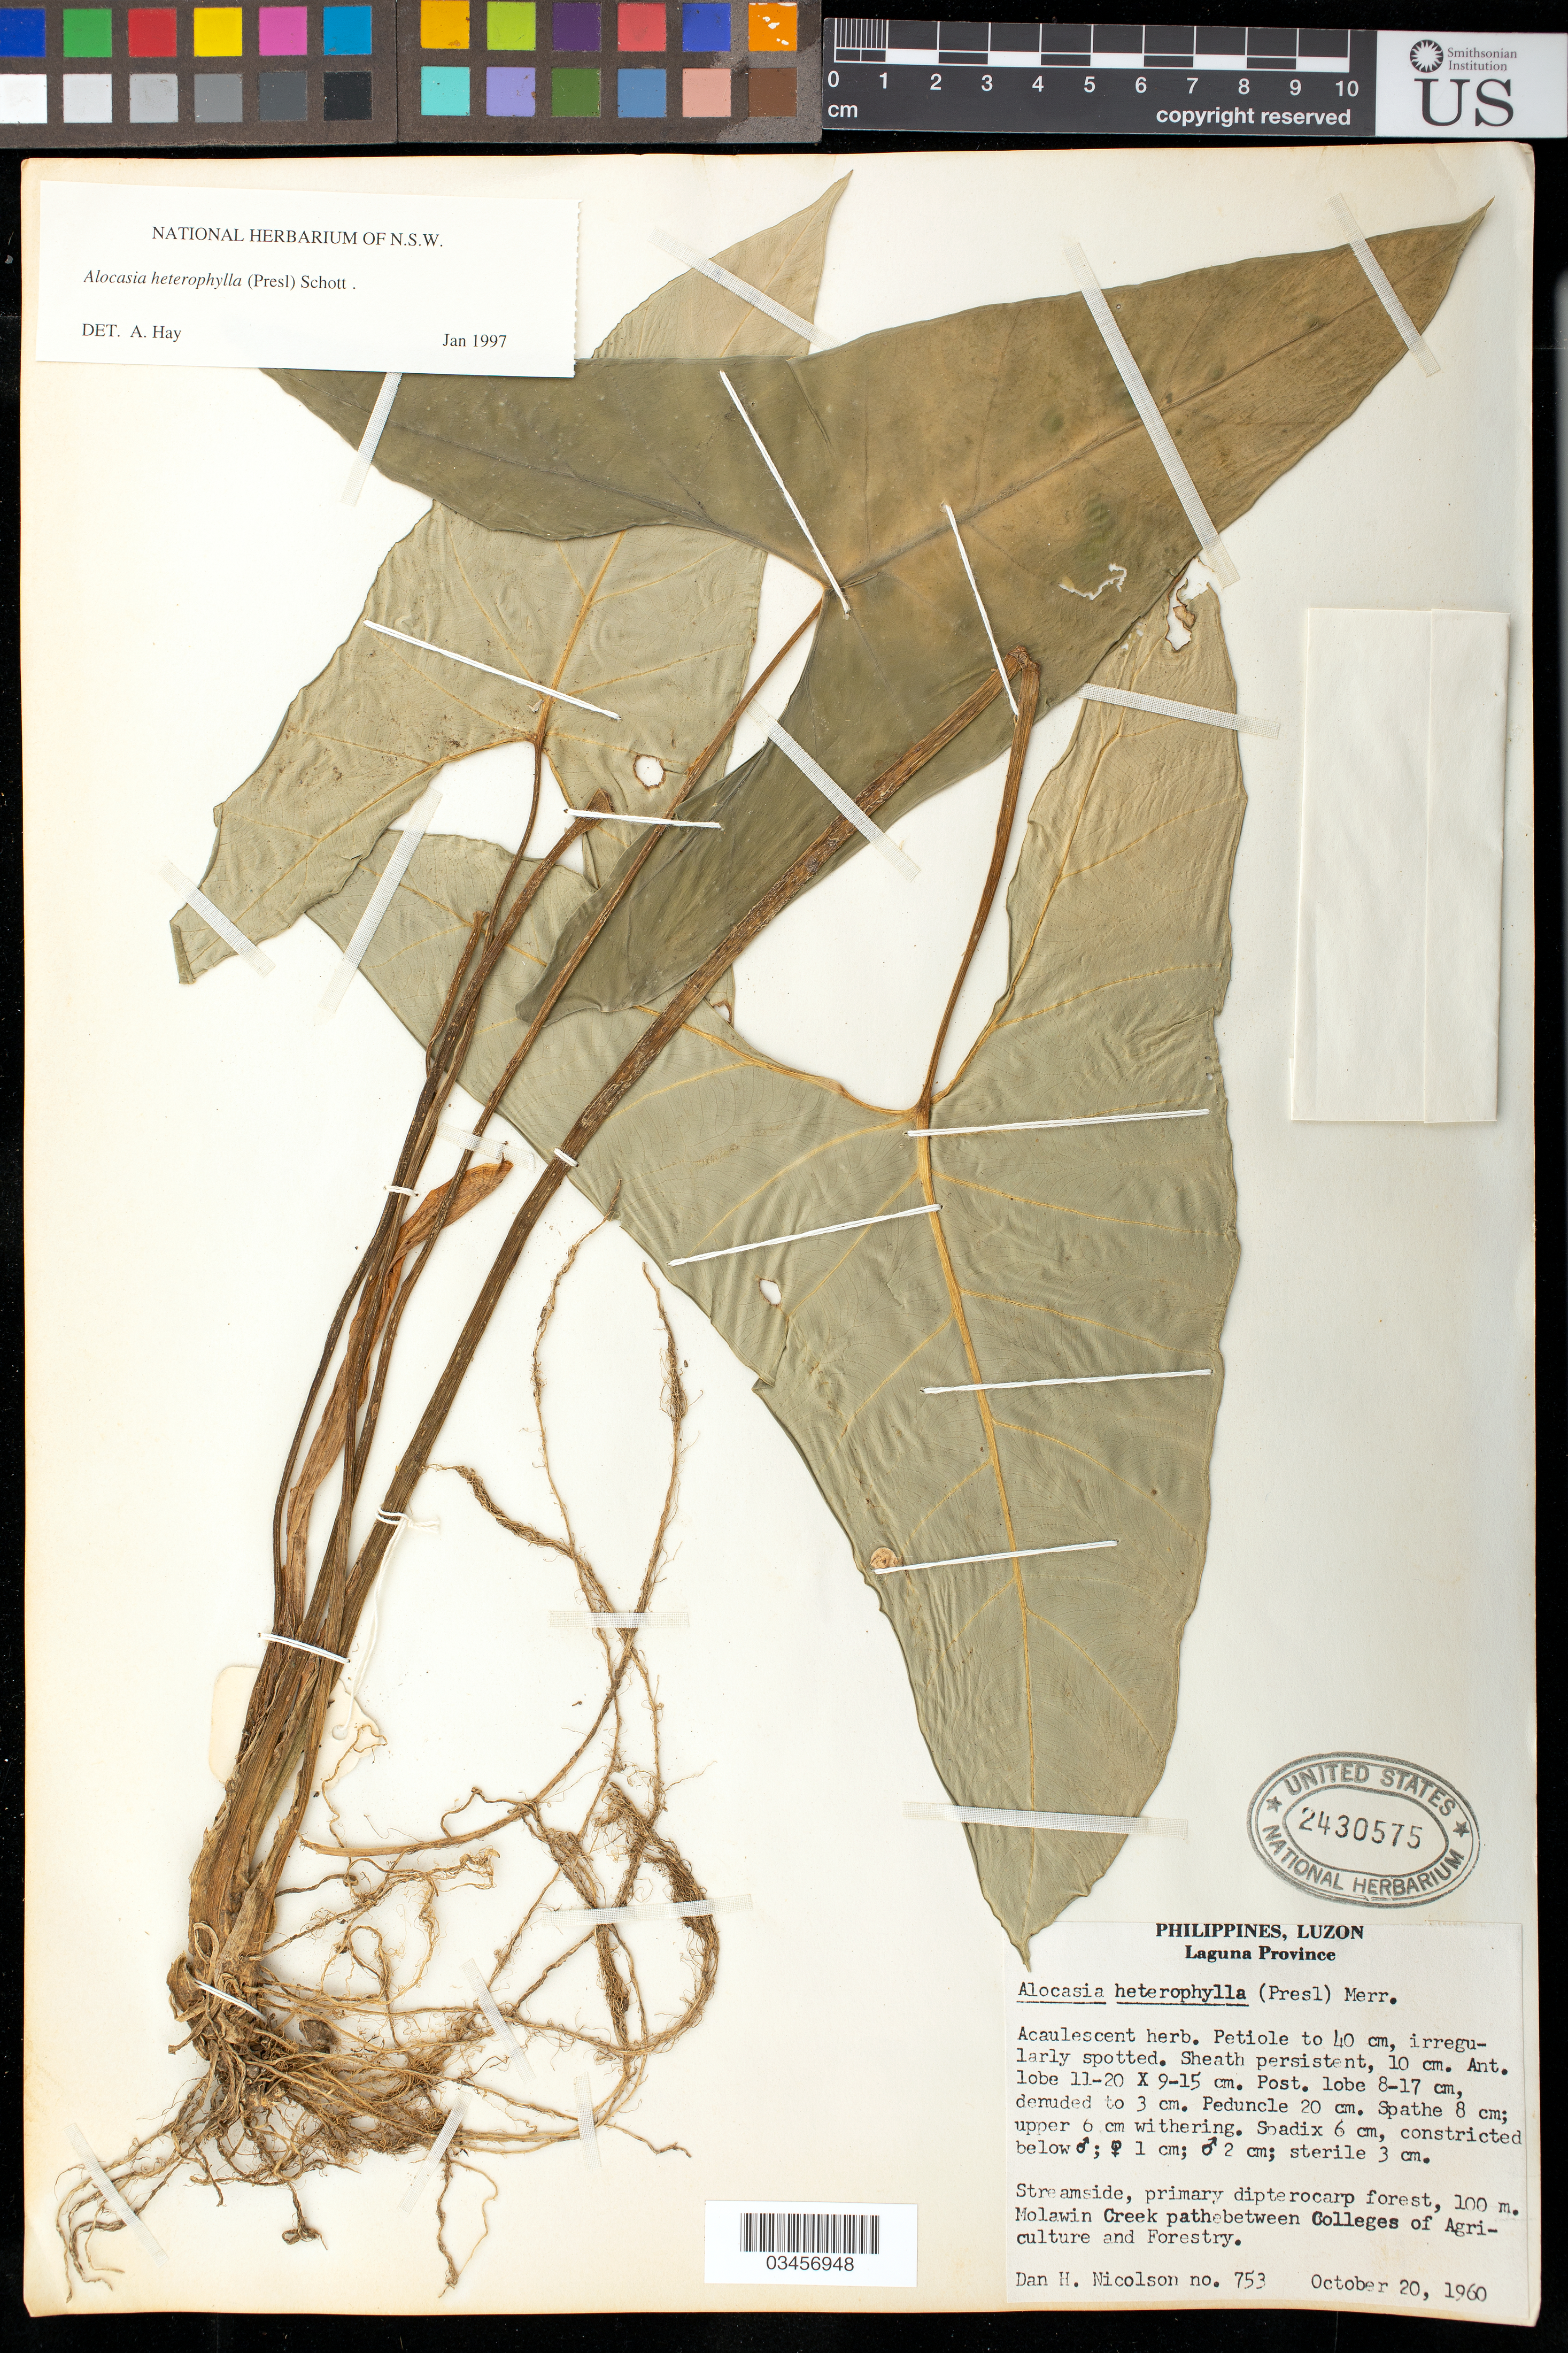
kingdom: Plantae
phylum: Tracheophyta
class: Liliopsida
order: Alismatales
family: Araceae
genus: Alocasia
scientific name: Alocasia heterophylla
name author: (C. Presl) Merr.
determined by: Hay, A.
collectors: D. H. Nicolson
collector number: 753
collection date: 1960-10-20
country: Philippines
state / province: Calabarzon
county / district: Laguna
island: Luzon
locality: Molawin Creek path between Colleges of Agriculture and Forestry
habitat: Streamside, primary dipterocarp forest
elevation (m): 100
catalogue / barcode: US 2430575